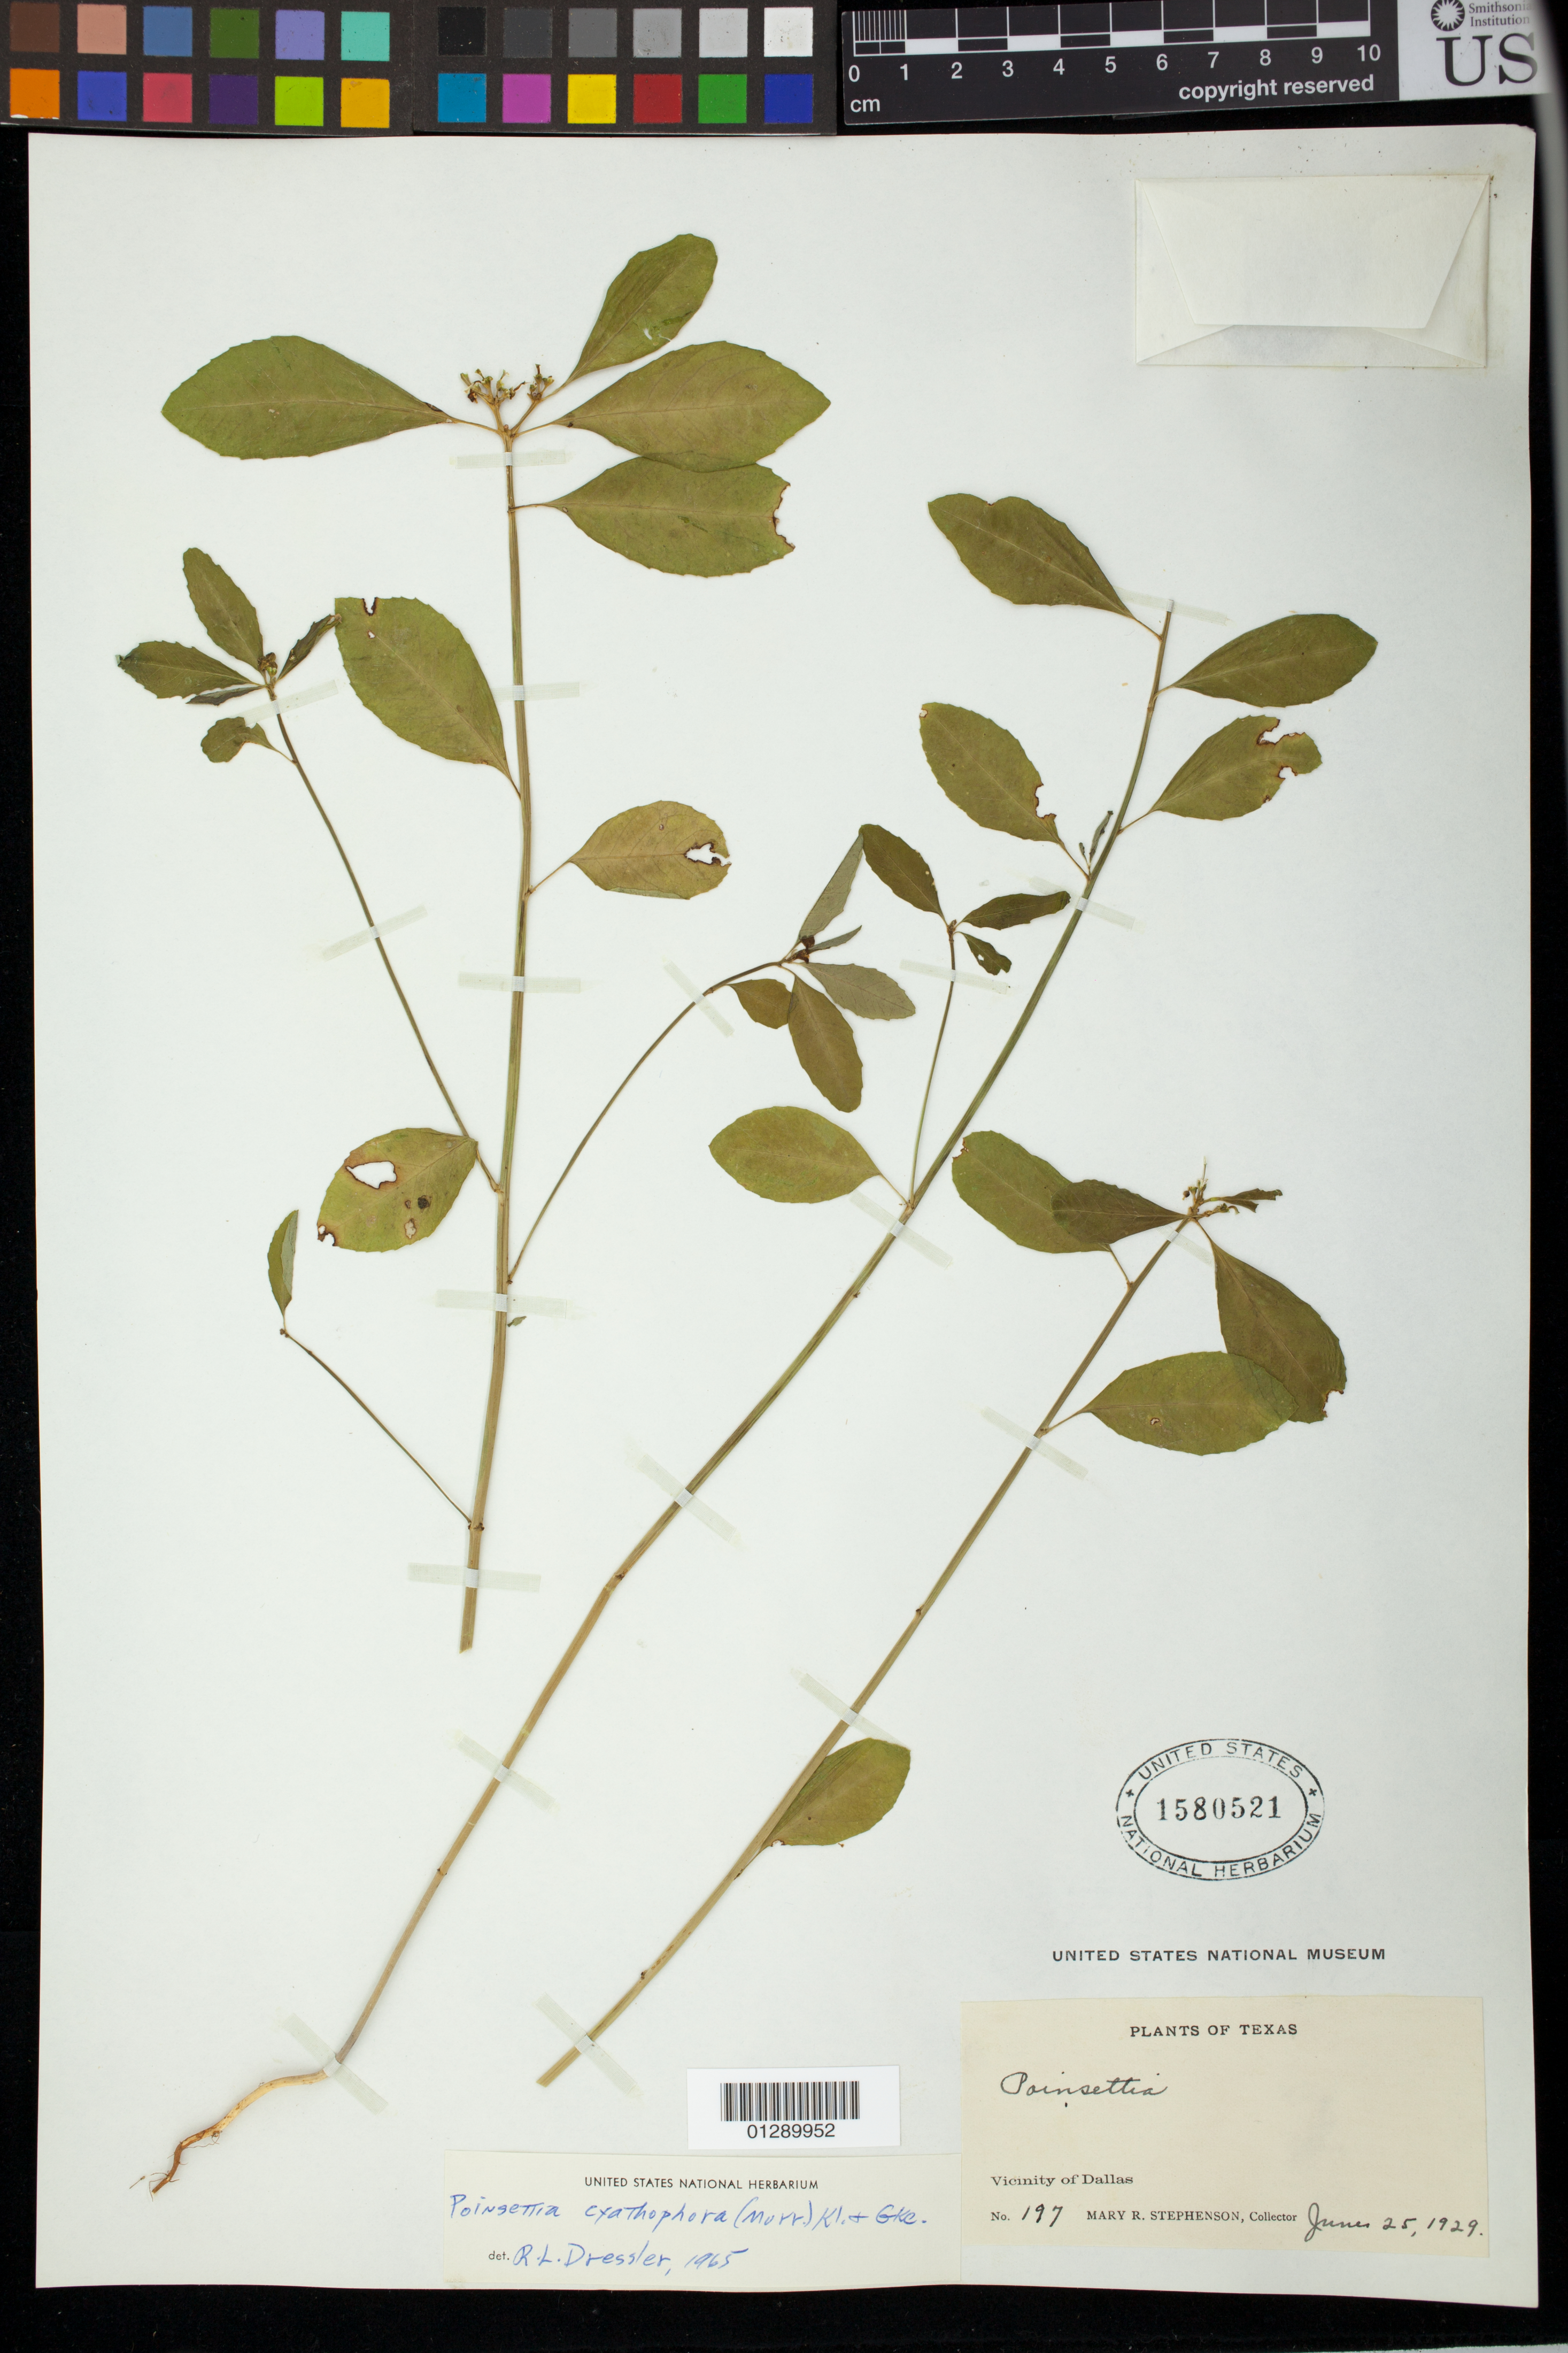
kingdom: Plantae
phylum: Tracheophyta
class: Magnoliopsida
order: Malpighiales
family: Euphorbiaceae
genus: Euphorbia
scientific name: Euphorbia heterophylla var. cyathophora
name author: (Murr.) Griseb.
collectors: M. R. Stephenson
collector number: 197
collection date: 1929-06-25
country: United States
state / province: Texas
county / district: Dallas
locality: Vicinity of Dallas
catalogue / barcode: US 1580521